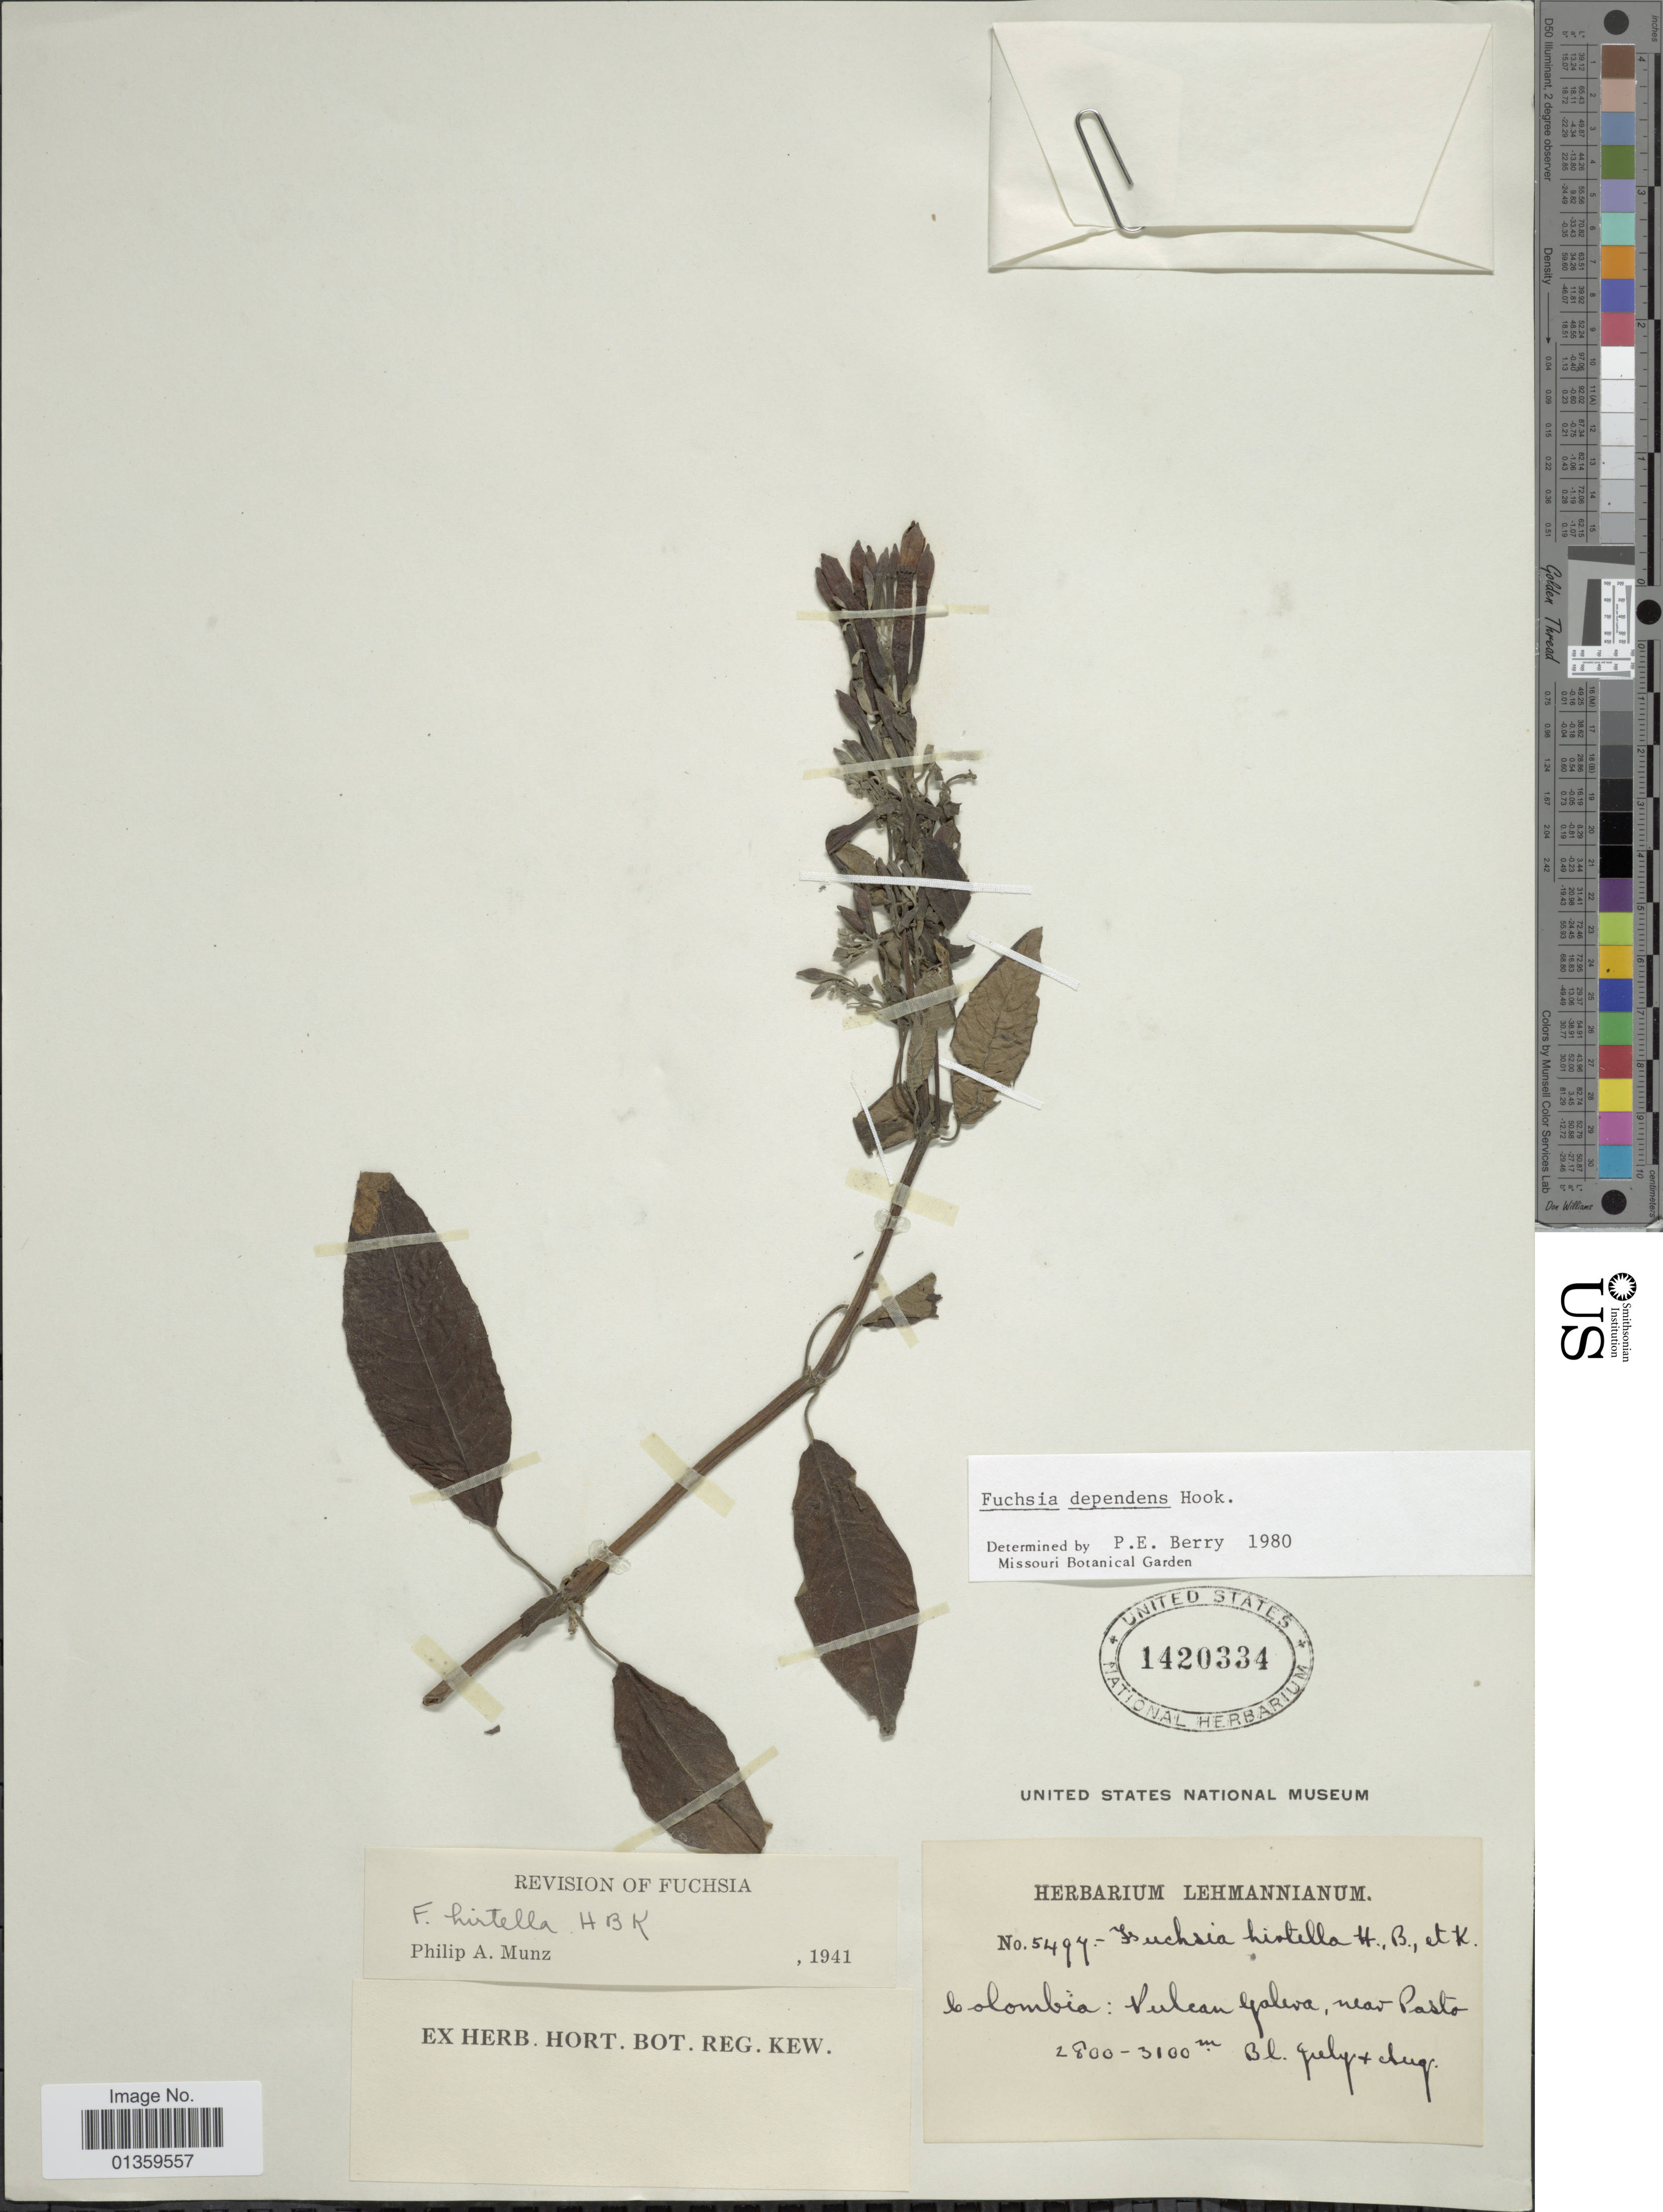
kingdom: Plantae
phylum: Tracheophyta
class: Magnoliopsida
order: Myrtales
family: Onagraceae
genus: Fuchsia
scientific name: Fuchsia dependens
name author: Hook.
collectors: ex herb. Lehmannianum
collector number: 5497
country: Colombia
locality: Vulcan Galera, near Pasto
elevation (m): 2800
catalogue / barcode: US 1420334